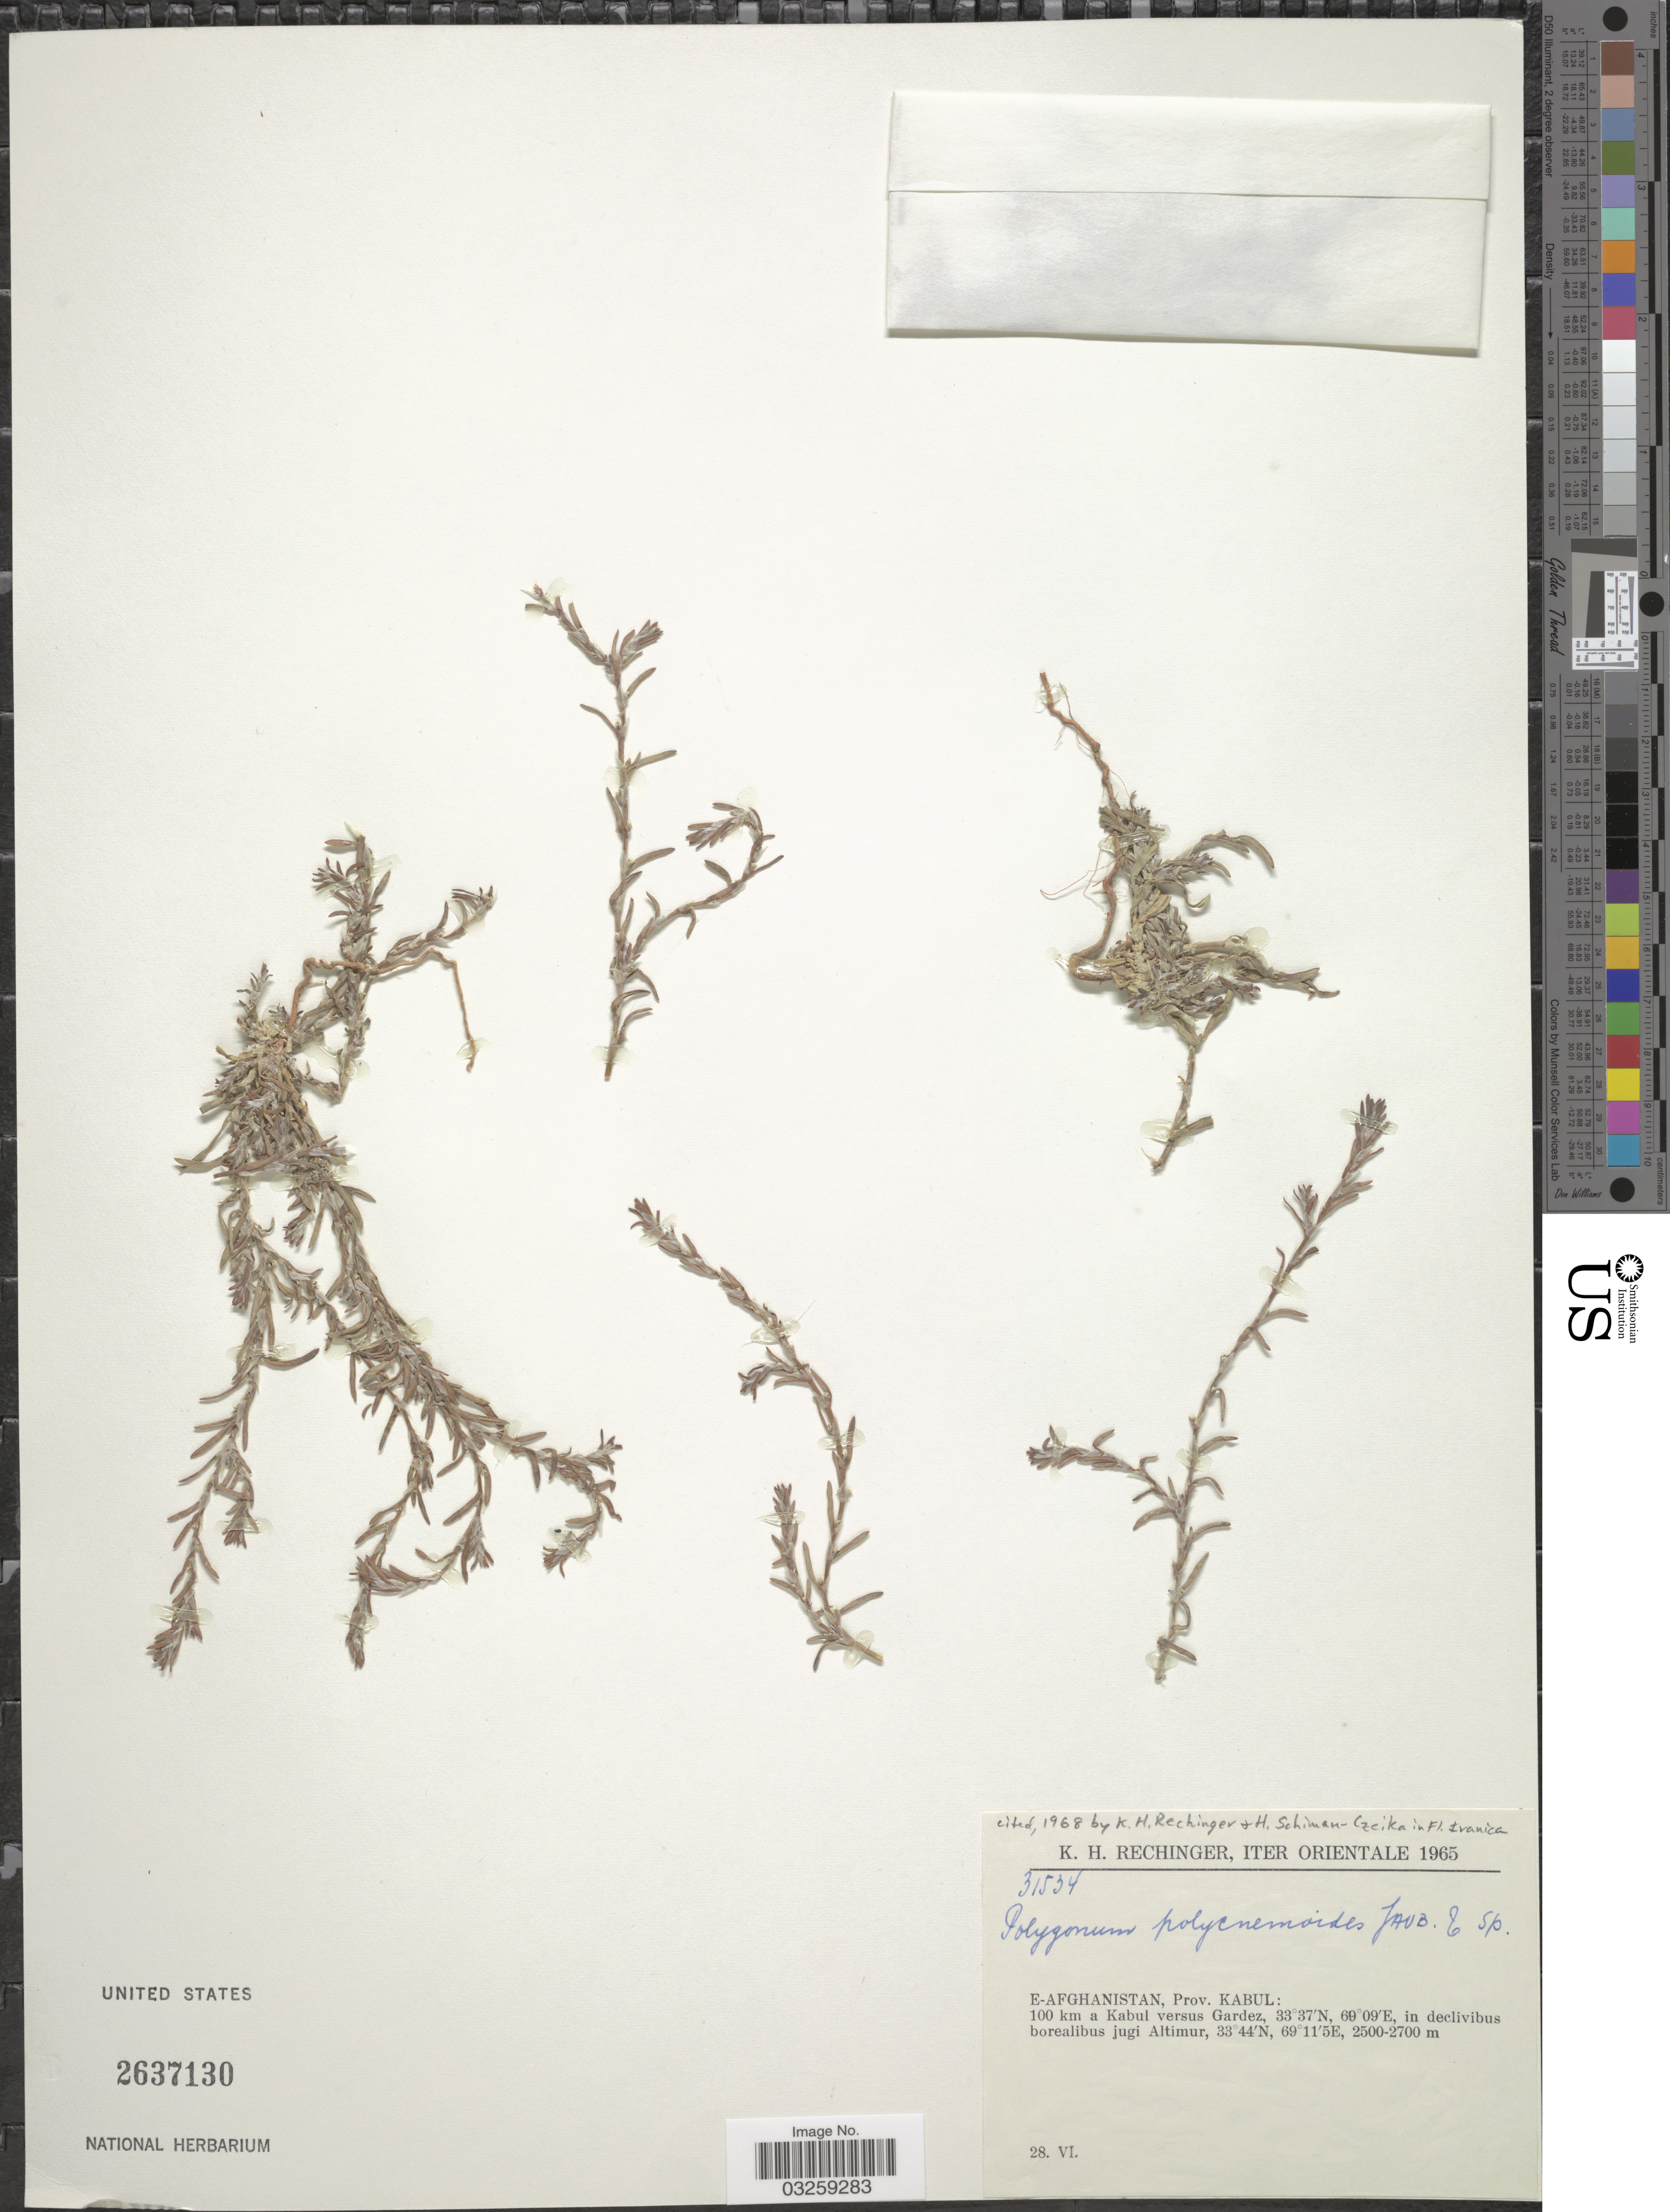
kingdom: Plantae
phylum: Tracheophyta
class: Magnoliopsida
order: Caryophyllales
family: Polygonaceae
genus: Polygonum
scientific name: Polygonum polycnemoides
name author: Jaub. & Spach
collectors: K. H. Rechinger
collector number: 31534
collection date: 1965-06-28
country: Afghanistan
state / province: Kabul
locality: Iter Orientale. E-Afghanistan. 100 km a Kabul versus Gardez, in declivibus borealibus jugi Altimur.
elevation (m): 2500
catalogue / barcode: US 2637130